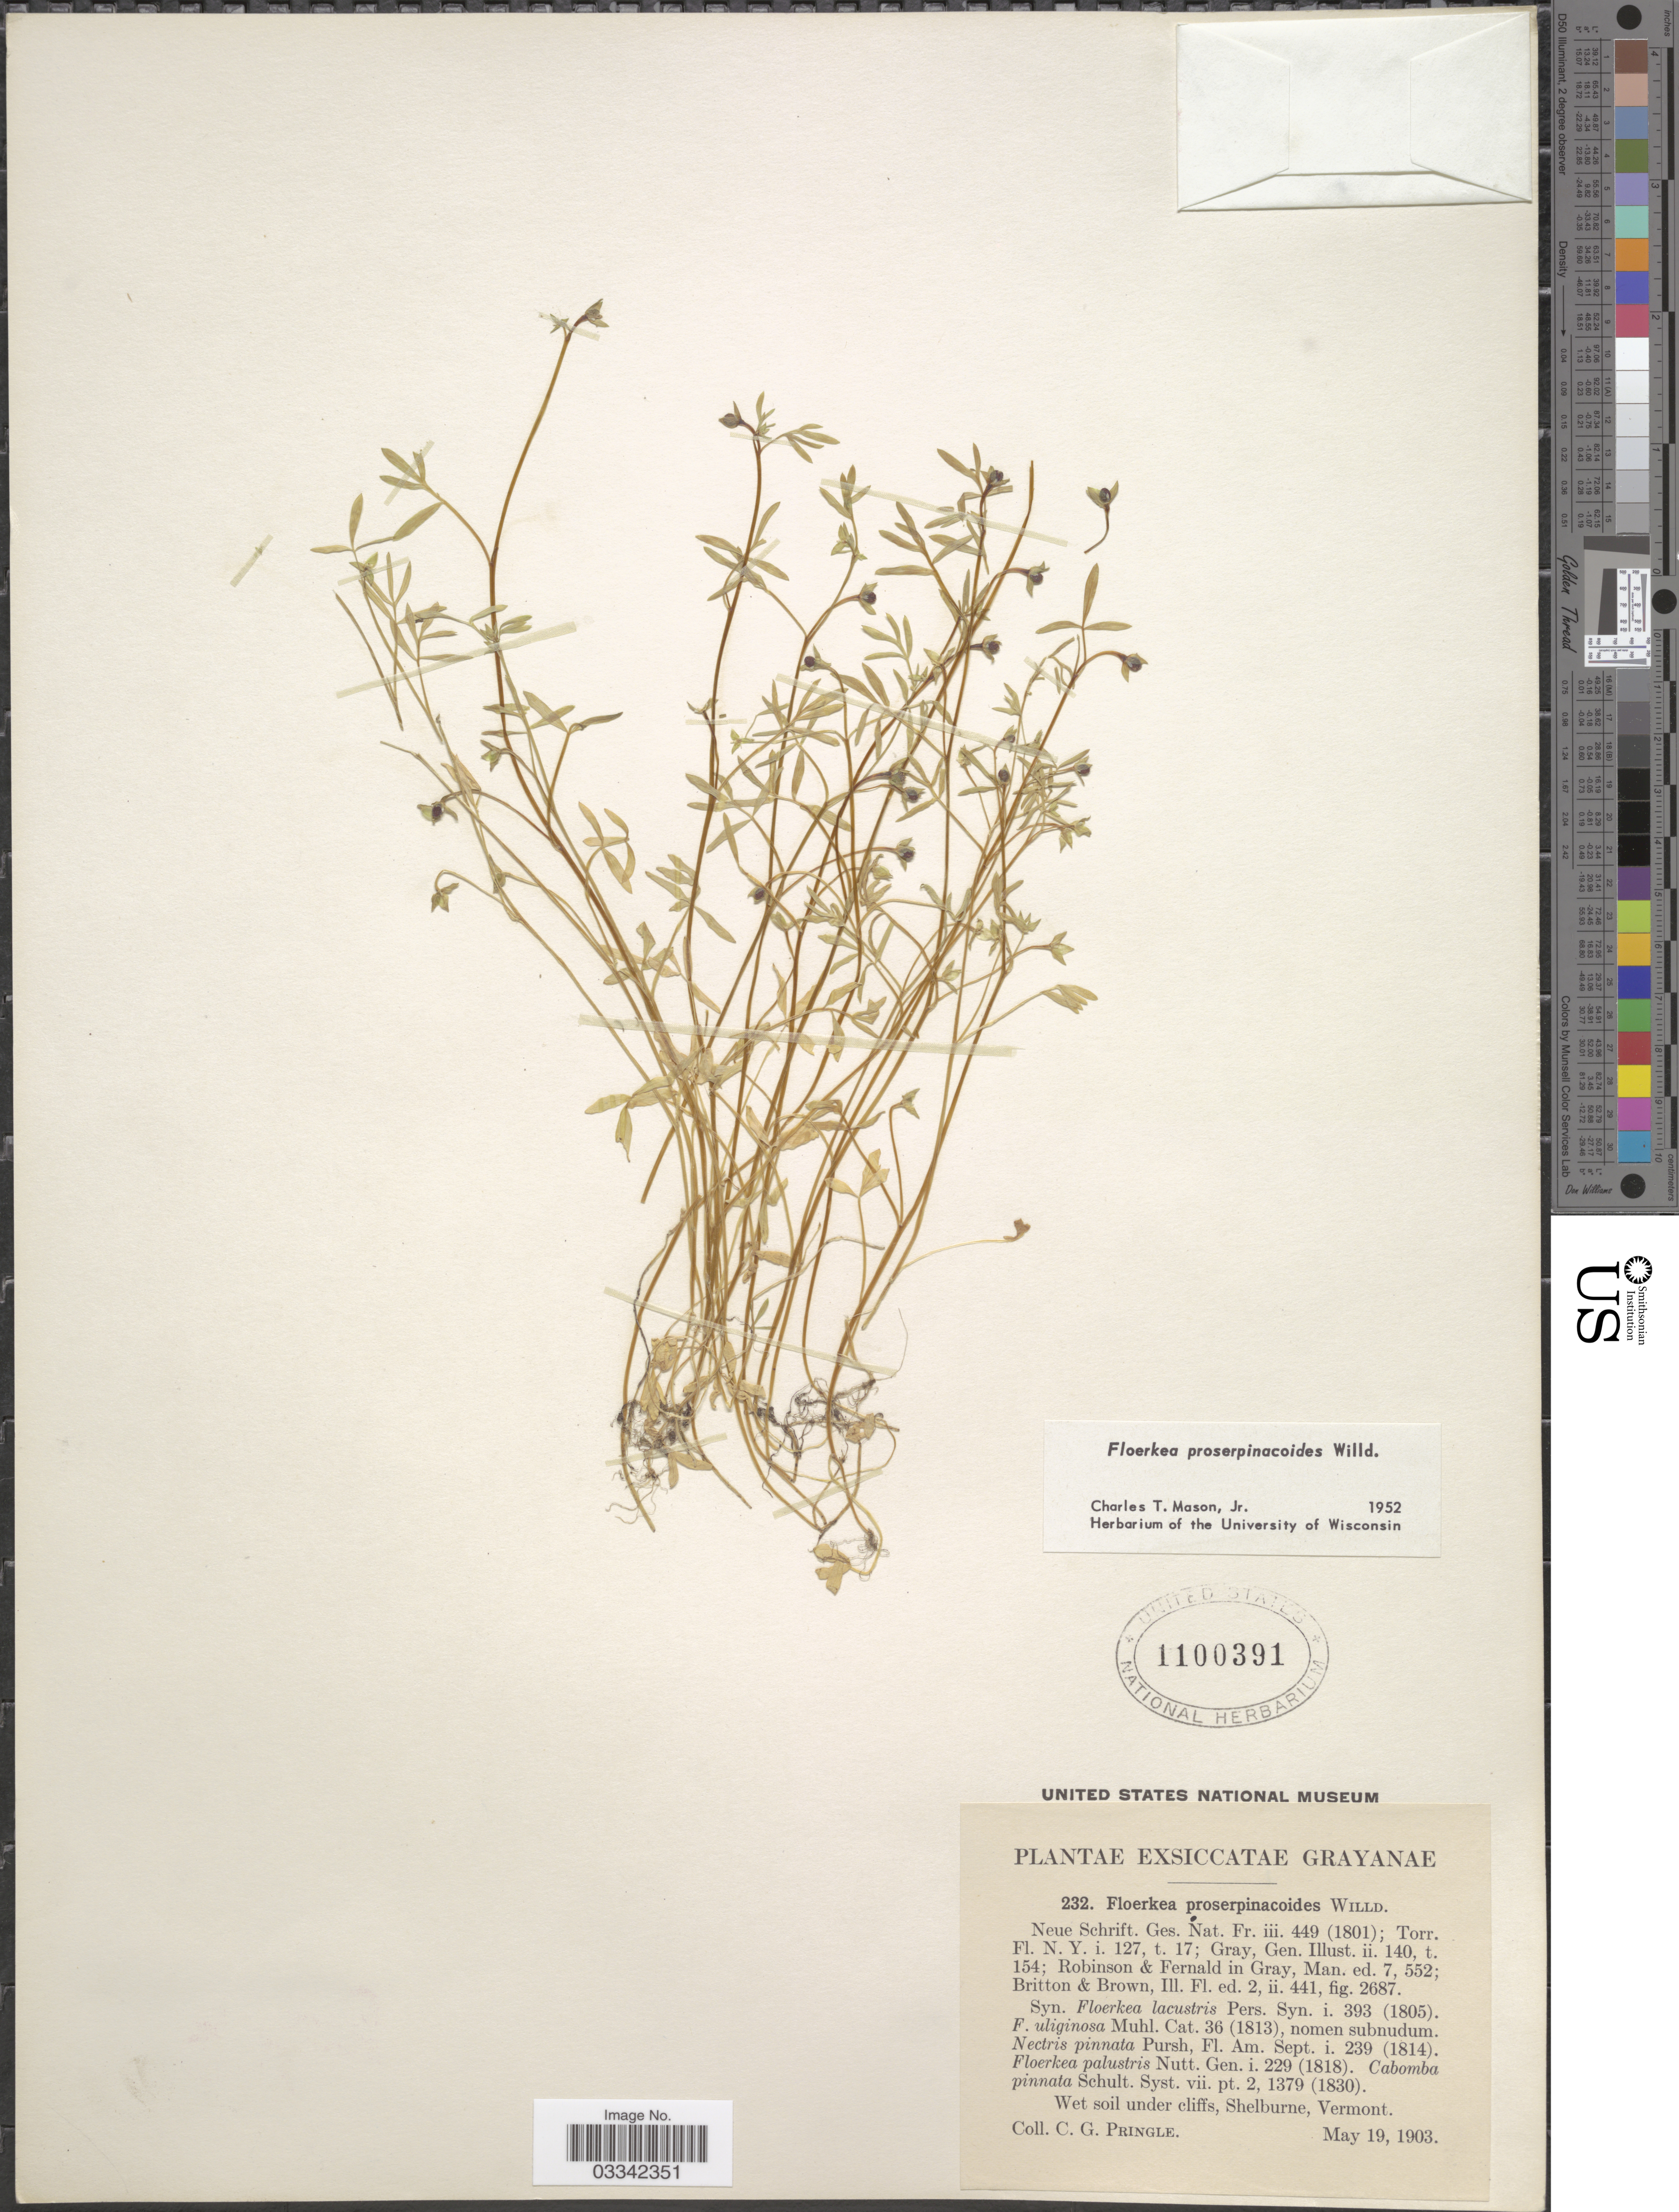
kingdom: Plantae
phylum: Tracheophyta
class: Magnoliopsida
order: Brassicales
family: Limnanthaceae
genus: Floerkea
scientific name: Floerkea proserpinacoides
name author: Willd.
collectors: C. G. Pringle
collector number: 232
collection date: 1903-05-19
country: United States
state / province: Vermont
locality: Shelburne.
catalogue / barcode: US 1100391